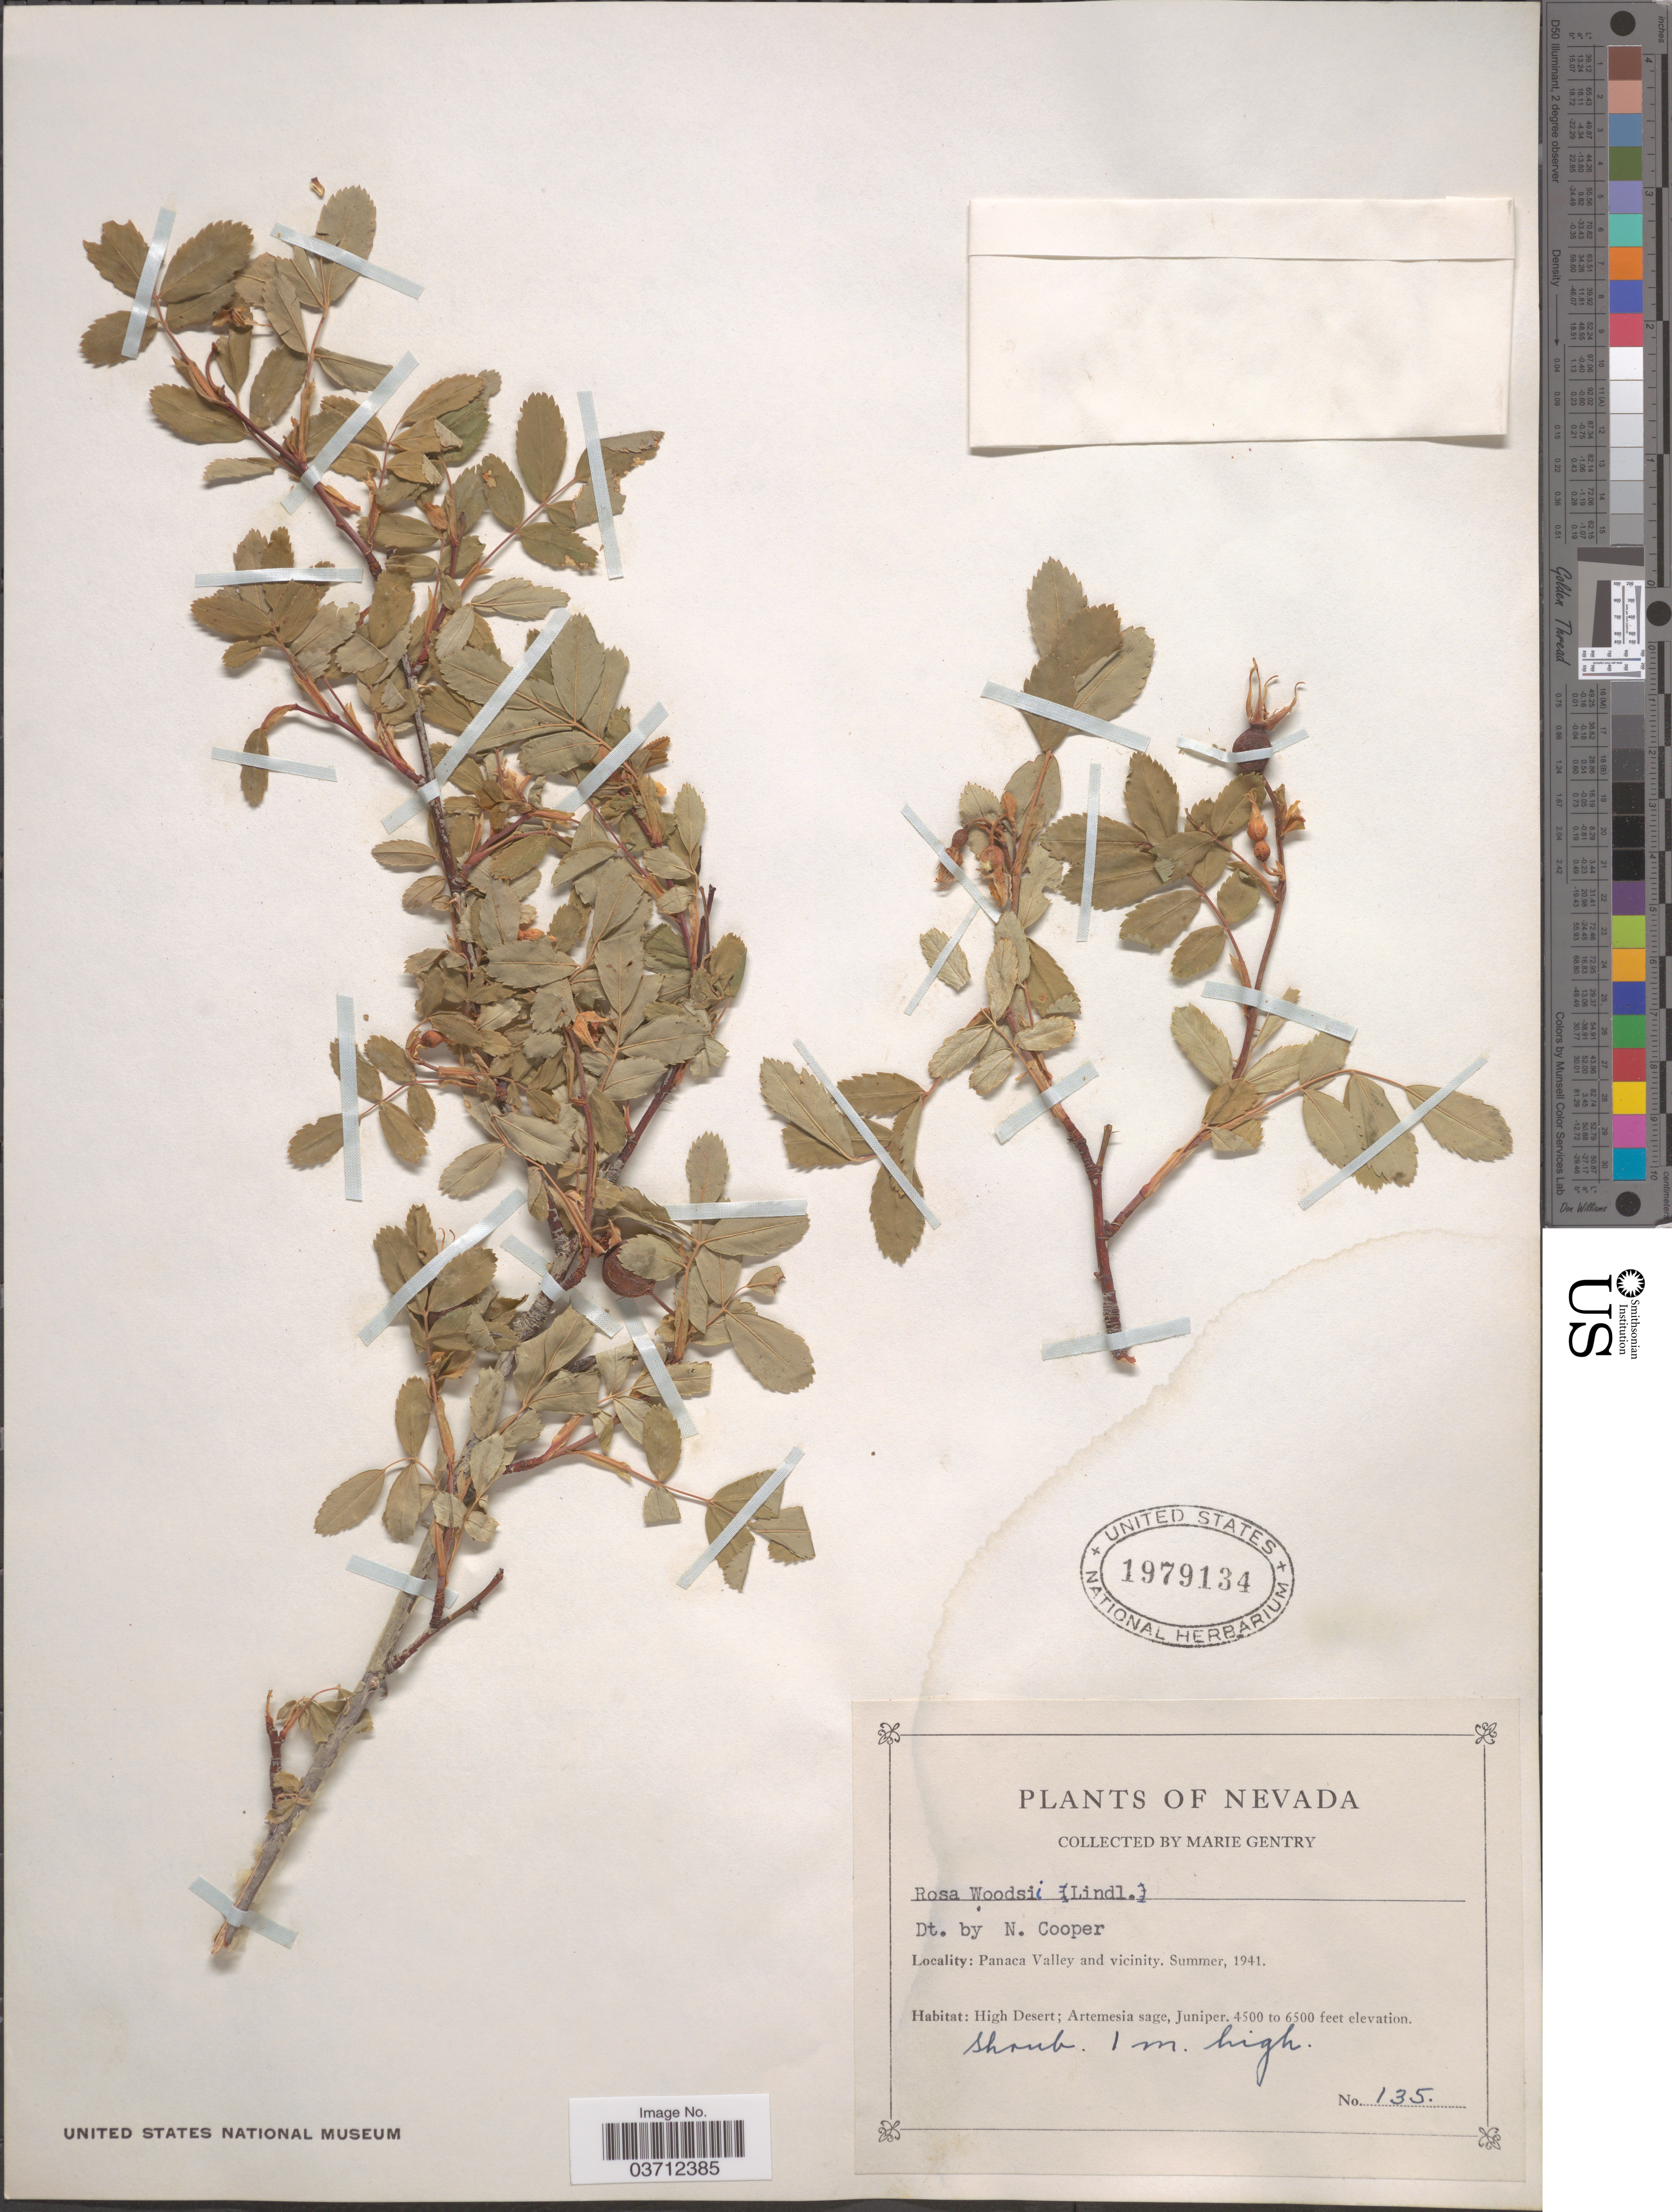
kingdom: Plantae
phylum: Tracheophyta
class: Magnoliopsida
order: Rosales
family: Rosaceae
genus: Rosa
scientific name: Rosa woodsii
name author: Lindl.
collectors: M. Gentry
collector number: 135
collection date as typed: Summer 1941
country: United States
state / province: Nevada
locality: Panaca Valley and vicinity. High Desert; Artemesia sage, Juniper.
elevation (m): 1372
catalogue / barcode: US 1979134